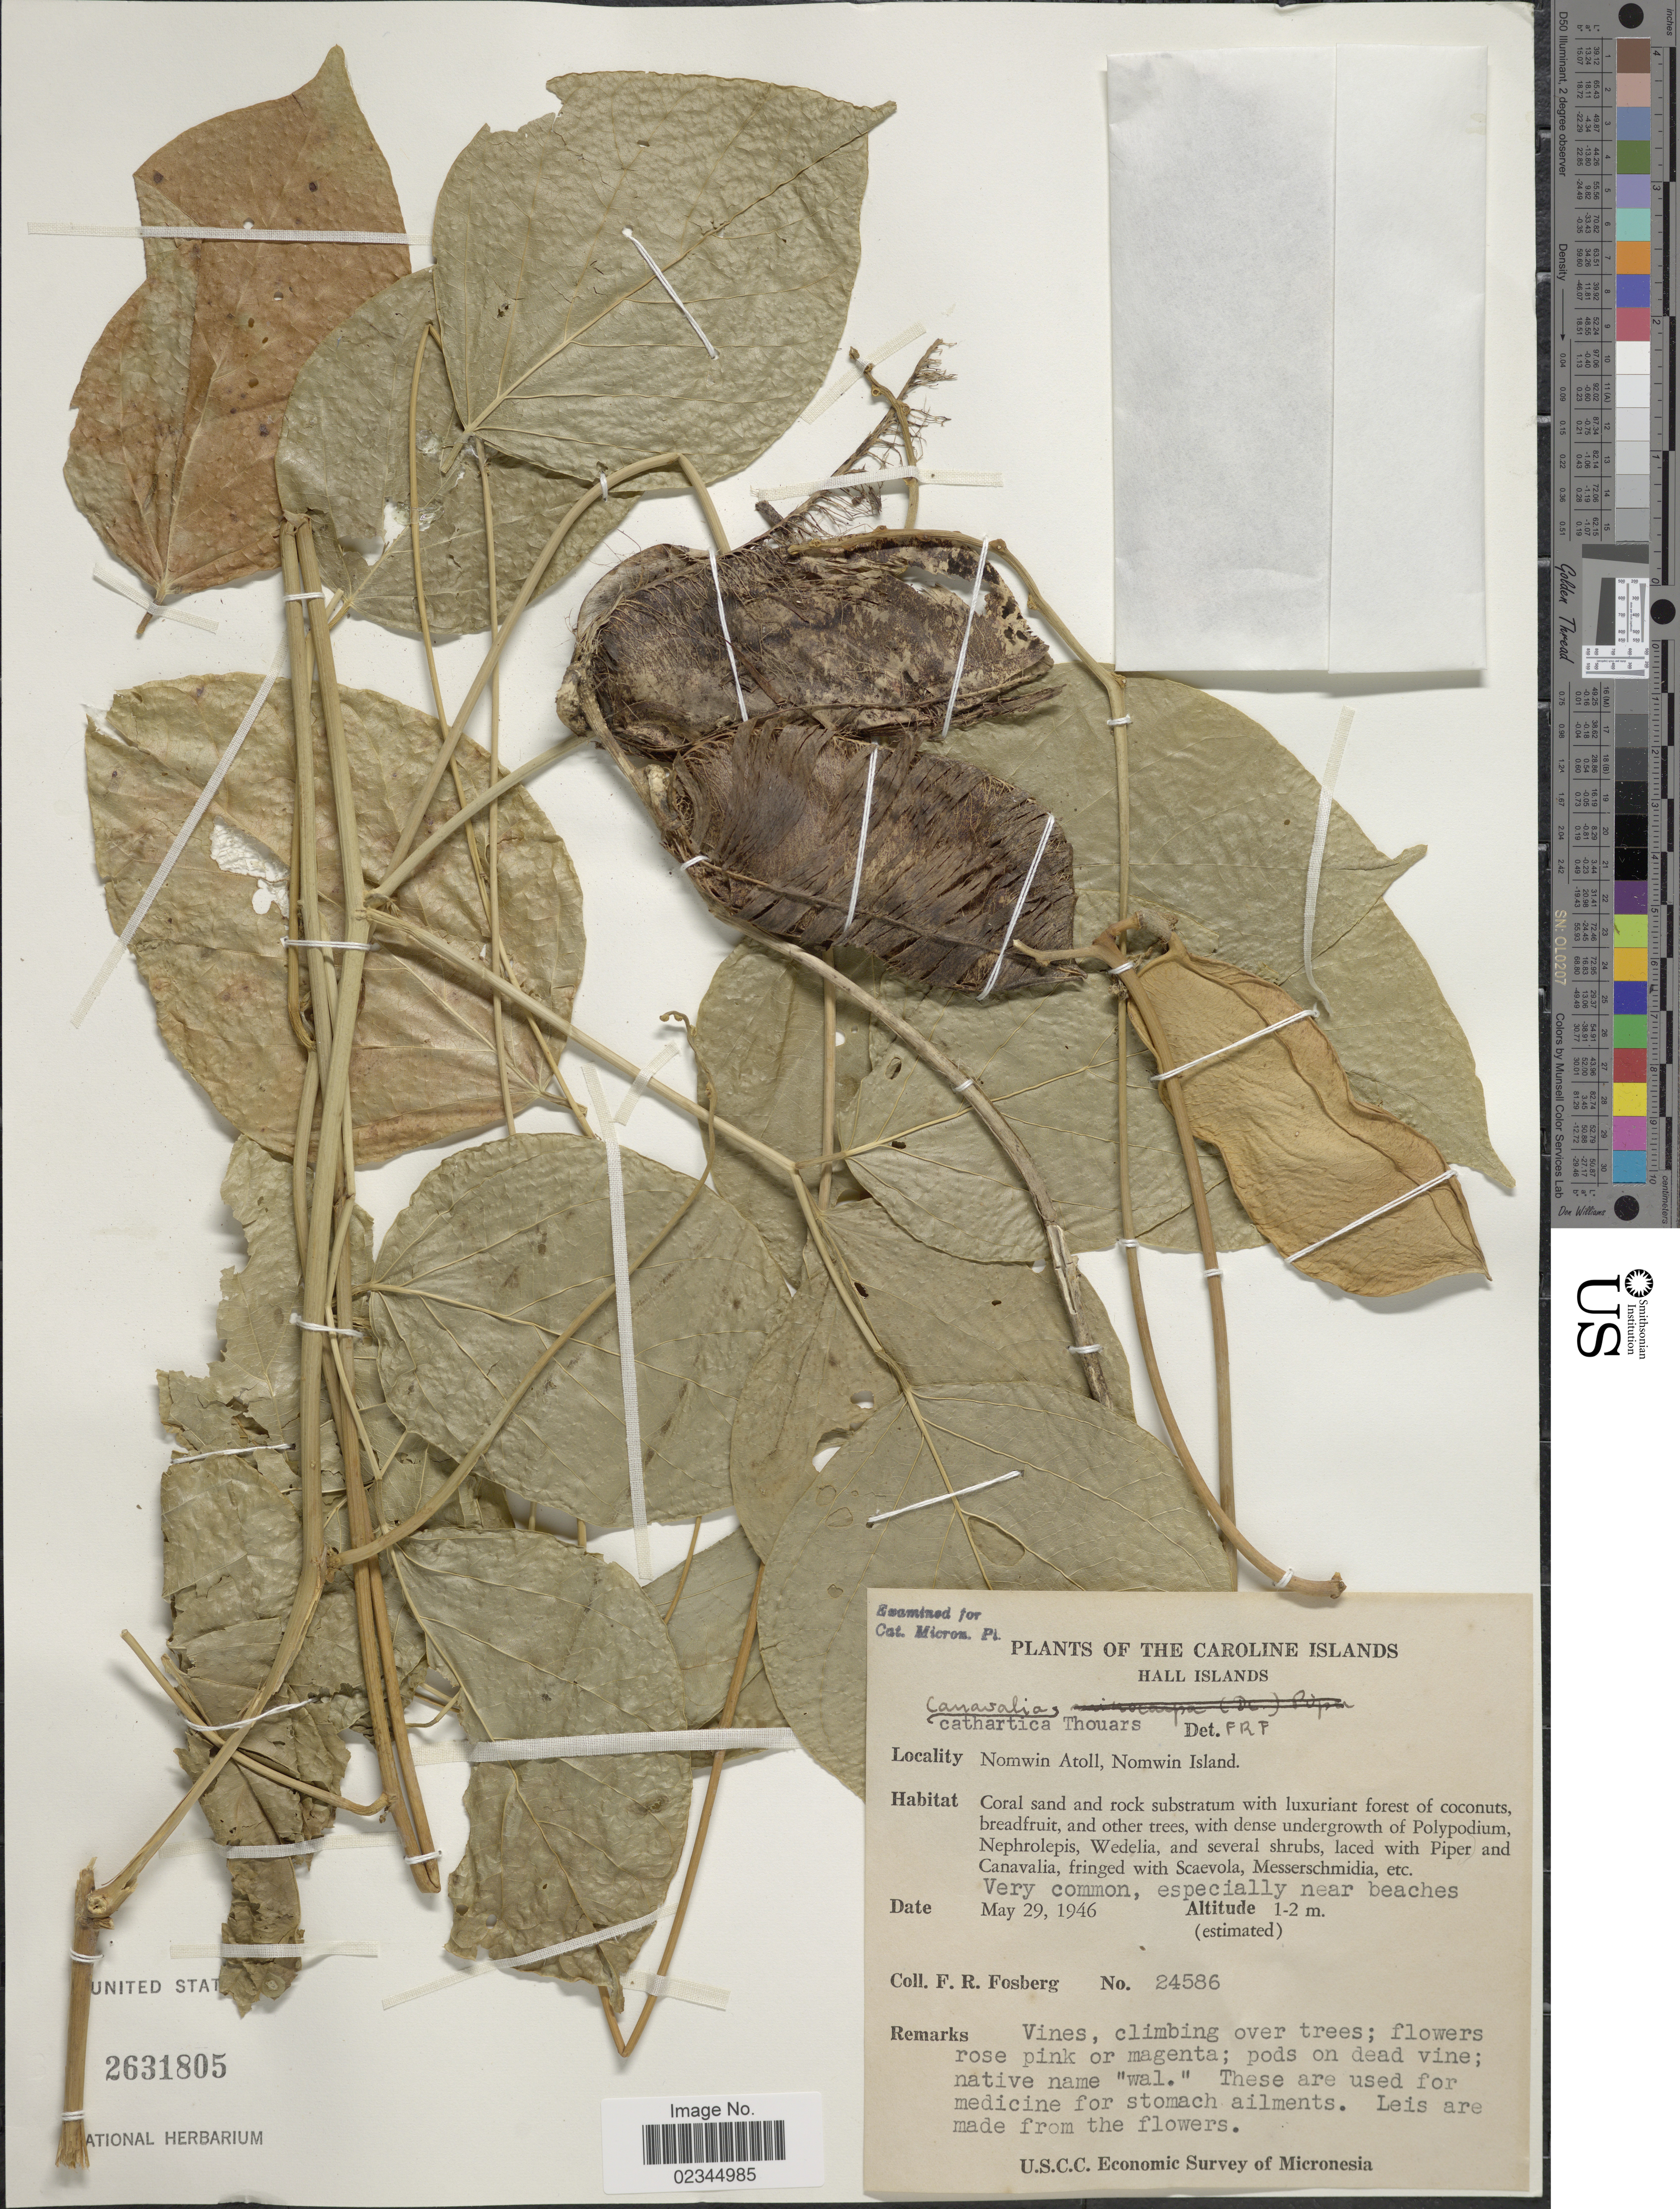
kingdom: Plantae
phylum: Tracheophyta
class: Magnoliopsida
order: Fabales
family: Fabaceae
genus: Canavalia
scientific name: Canavalia cathartica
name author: Thouars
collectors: F. R. Fosberg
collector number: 24586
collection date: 1946-05-29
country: Micronesia, Federated States of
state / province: Truk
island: Nomwin Atoll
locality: The Caroline Islands, Hall Islands, Nomwin Atoll, Nomwin Island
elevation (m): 1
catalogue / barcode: US 2631805